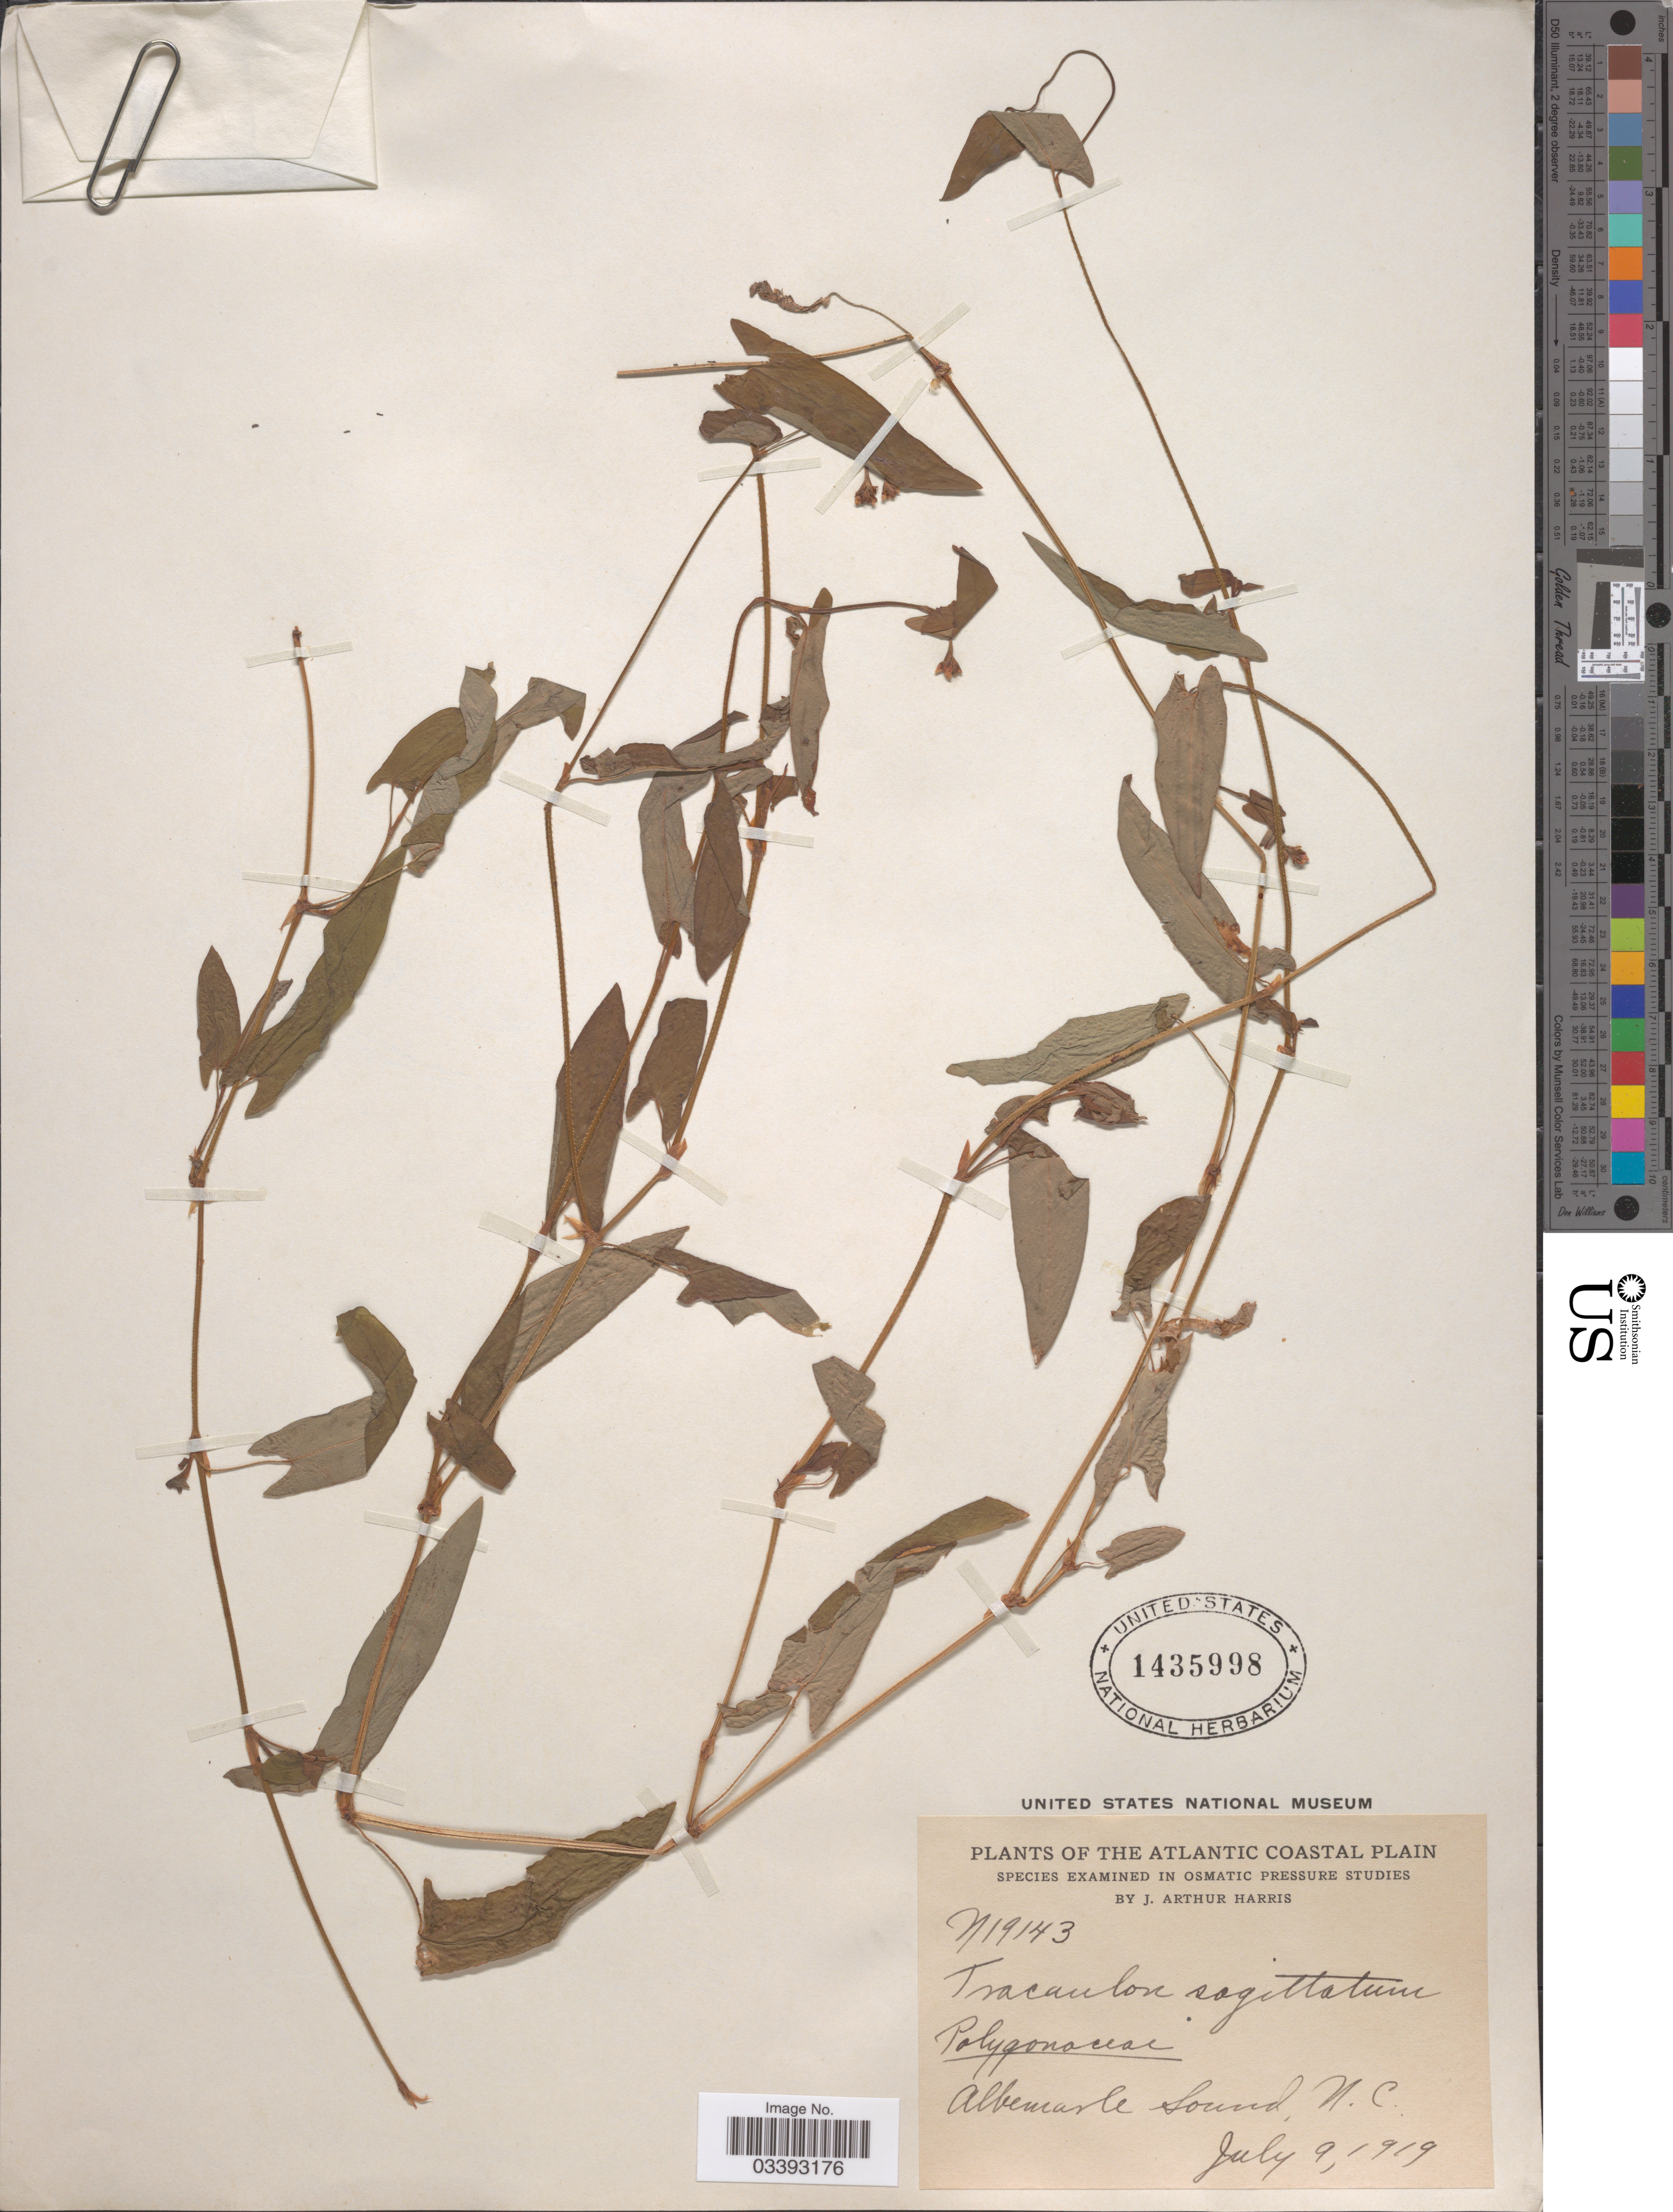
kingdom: Plantae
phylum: Tracheophyta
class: Magnoliopsida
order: Caryophyllales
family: Polygonaceae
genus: Persicaria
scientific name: Persicaria sagittata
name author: (L.) H. Gross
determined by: Atha, D. E.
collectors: J. A. Harris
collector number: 19143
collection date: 1919-07-09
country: United States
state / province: North Carolina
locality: The Atlantic Coastal Plain. Albemarle Sound.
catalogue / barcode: US 1435998